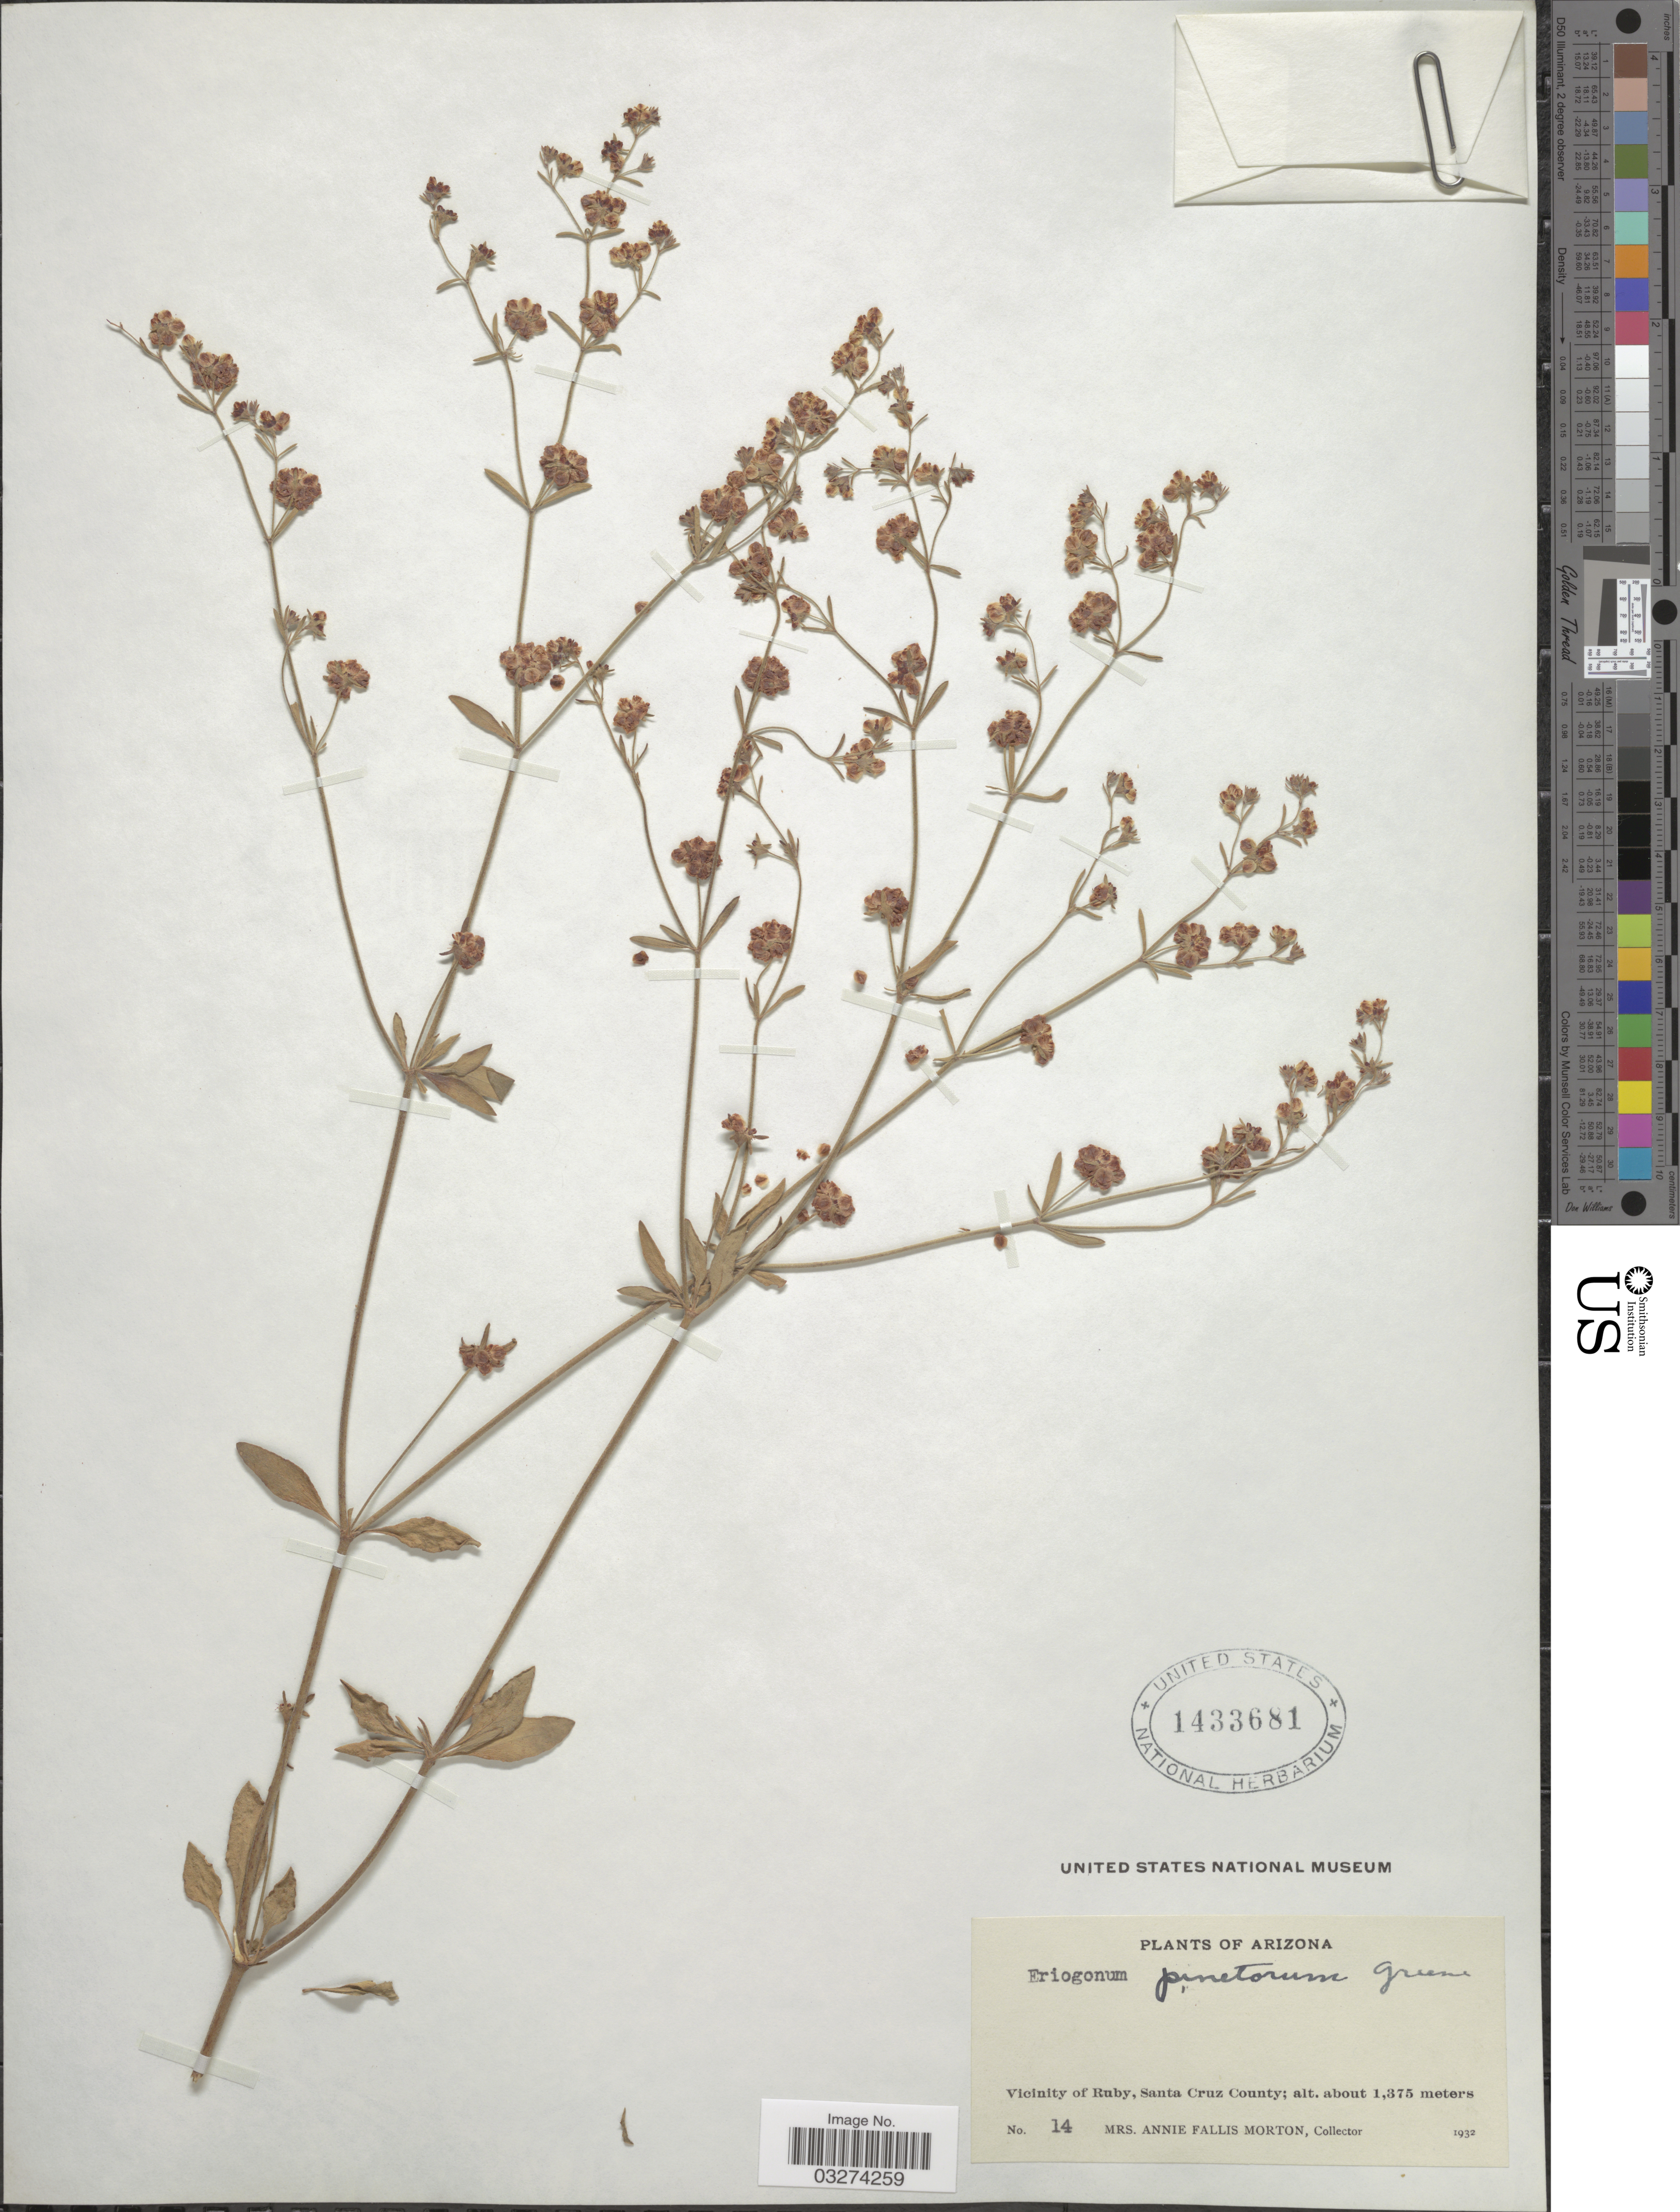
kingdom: Plantae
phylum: Tracheophyta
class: Magnoliopsida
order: Caryophyllales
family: Polygonaceae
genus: Eriogonum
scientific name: Eriogonum abertianum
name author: Torr.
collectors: A. F. Morton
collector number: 14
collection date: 1932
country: United States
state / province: Arizona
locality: Vicinity of Ruby, Santa Cruz County.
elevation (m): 1375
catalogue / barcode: US 1433681